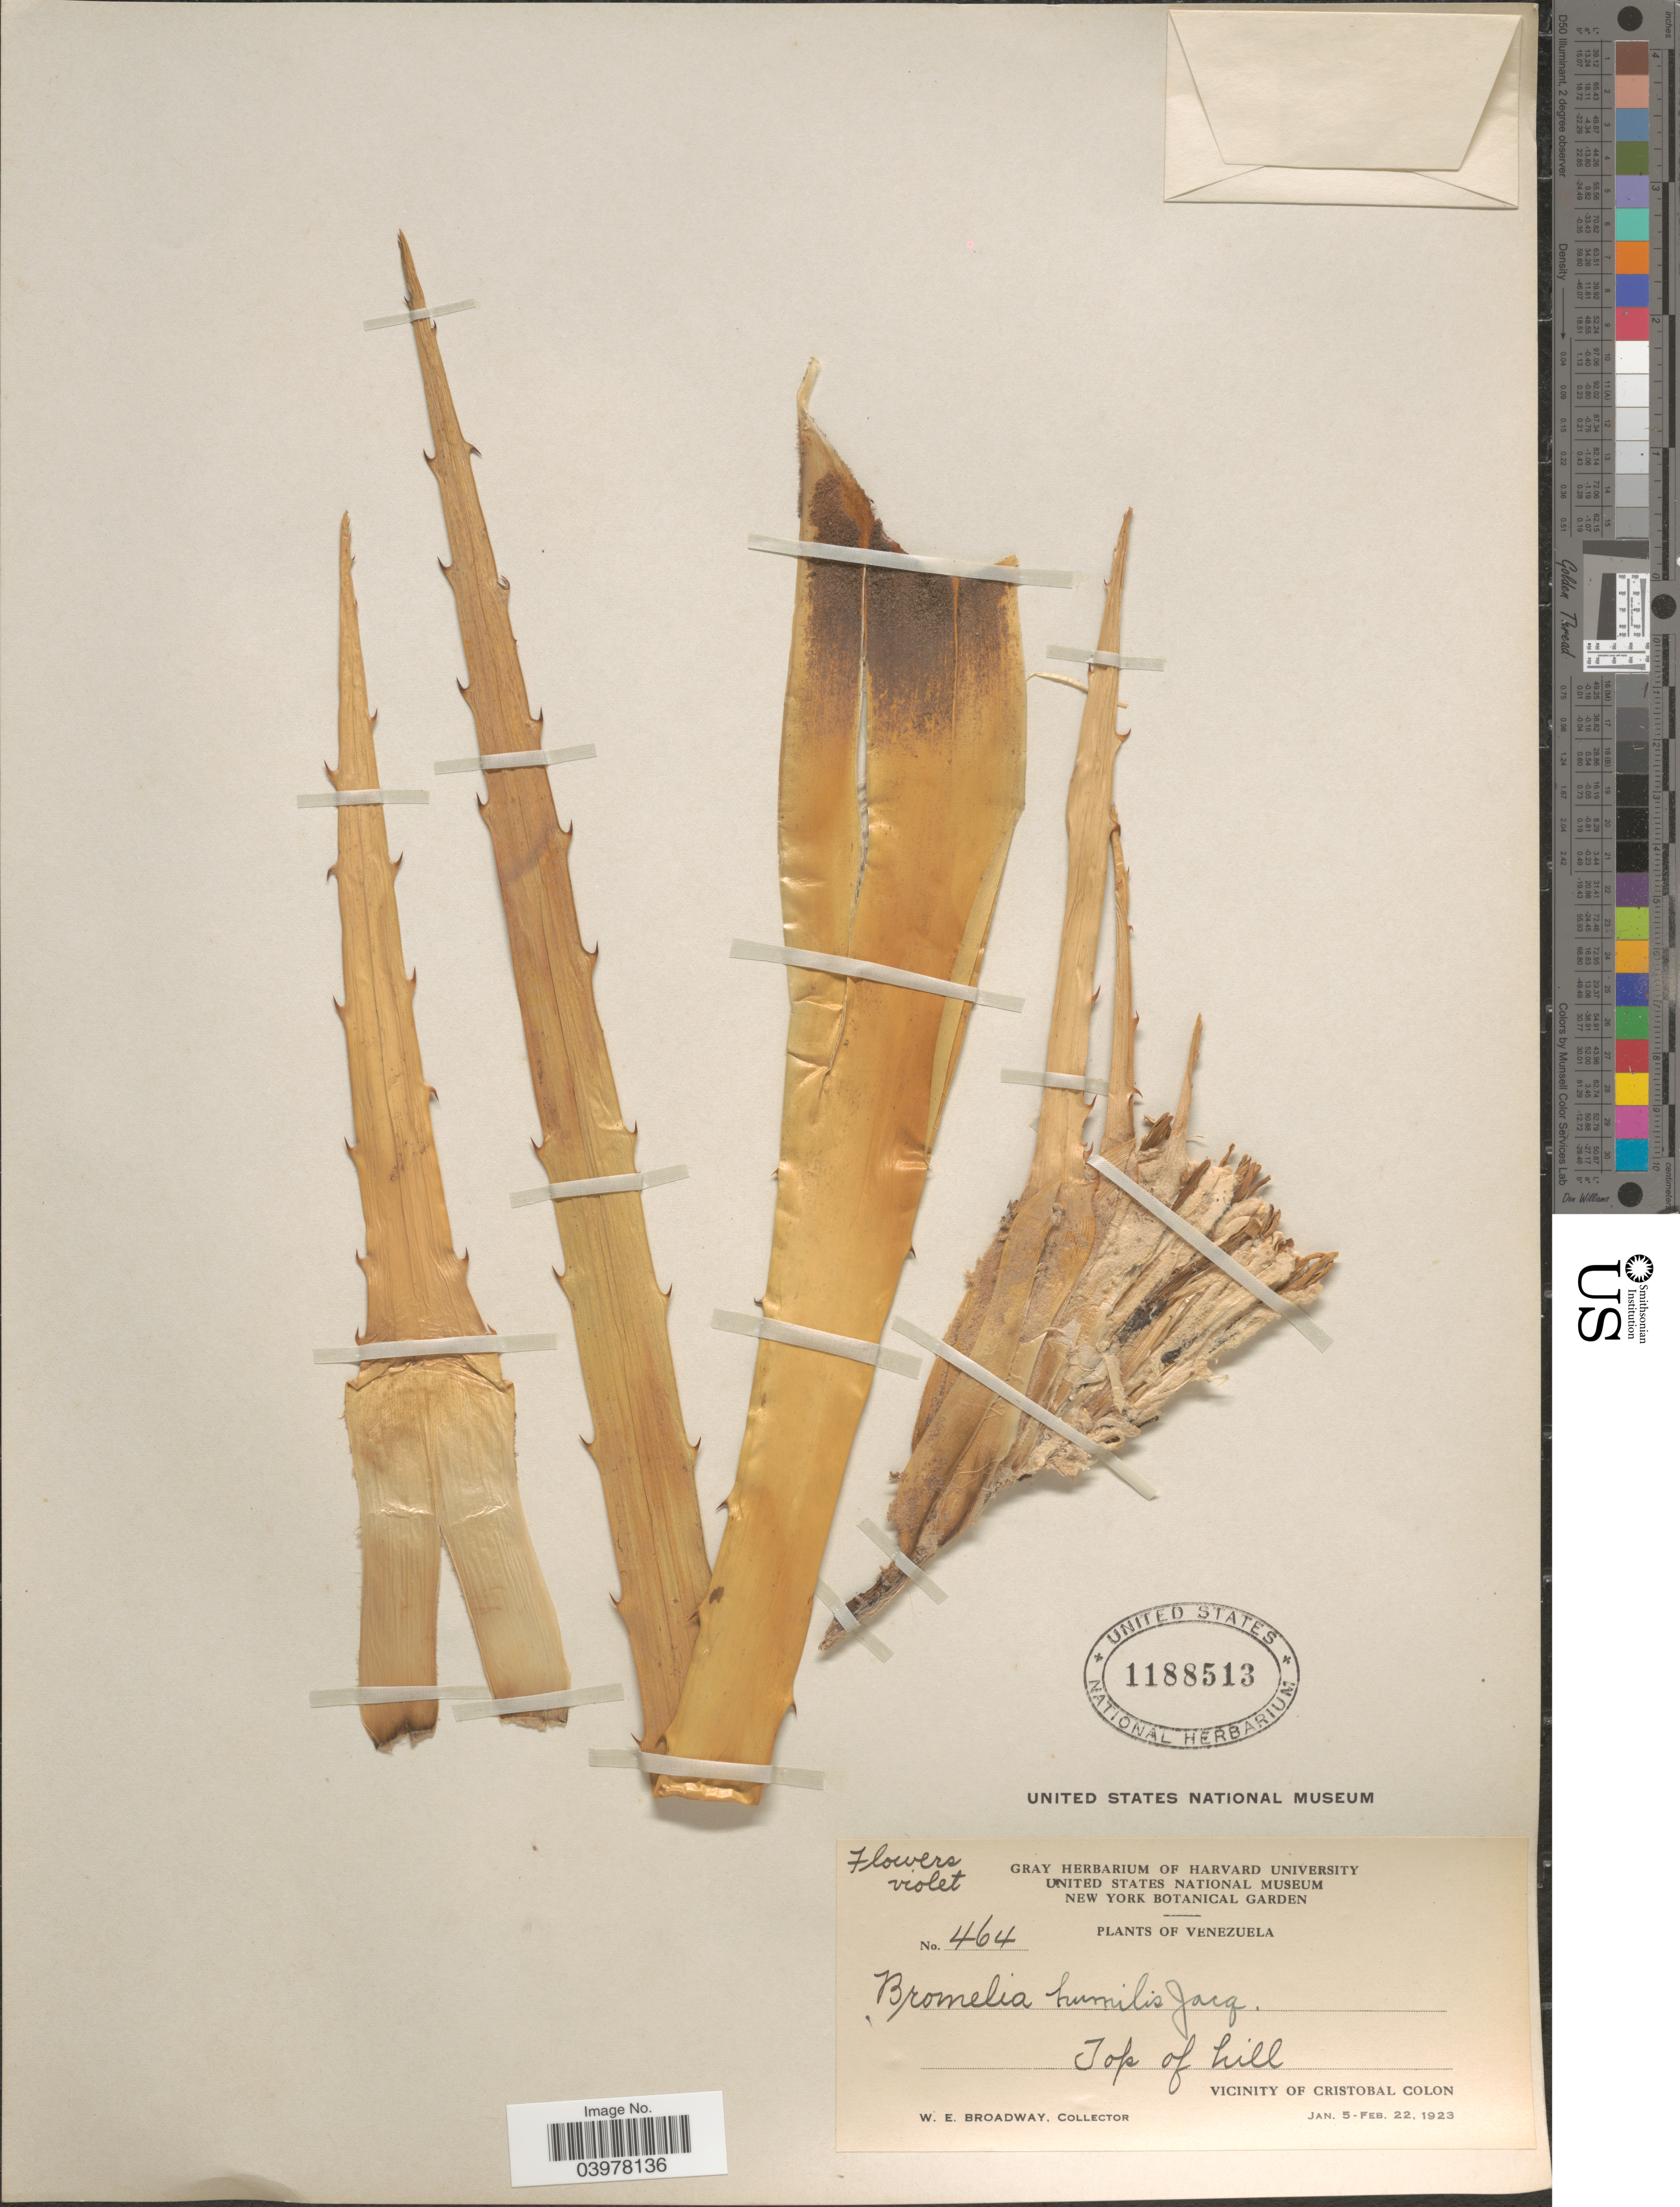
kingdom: Plantae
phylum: Tracheophyta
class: Liliopsida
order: Poales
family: Bromeliaceae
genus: Bromelia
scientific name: Bromelia humilis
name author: Jacq.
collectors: W. E. Broadway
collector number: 464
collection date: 1923-01-05/1923-02-22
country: Venezuela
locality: Top of hill. Vicinity of Cristobal Colon.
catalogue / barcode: US 1188513